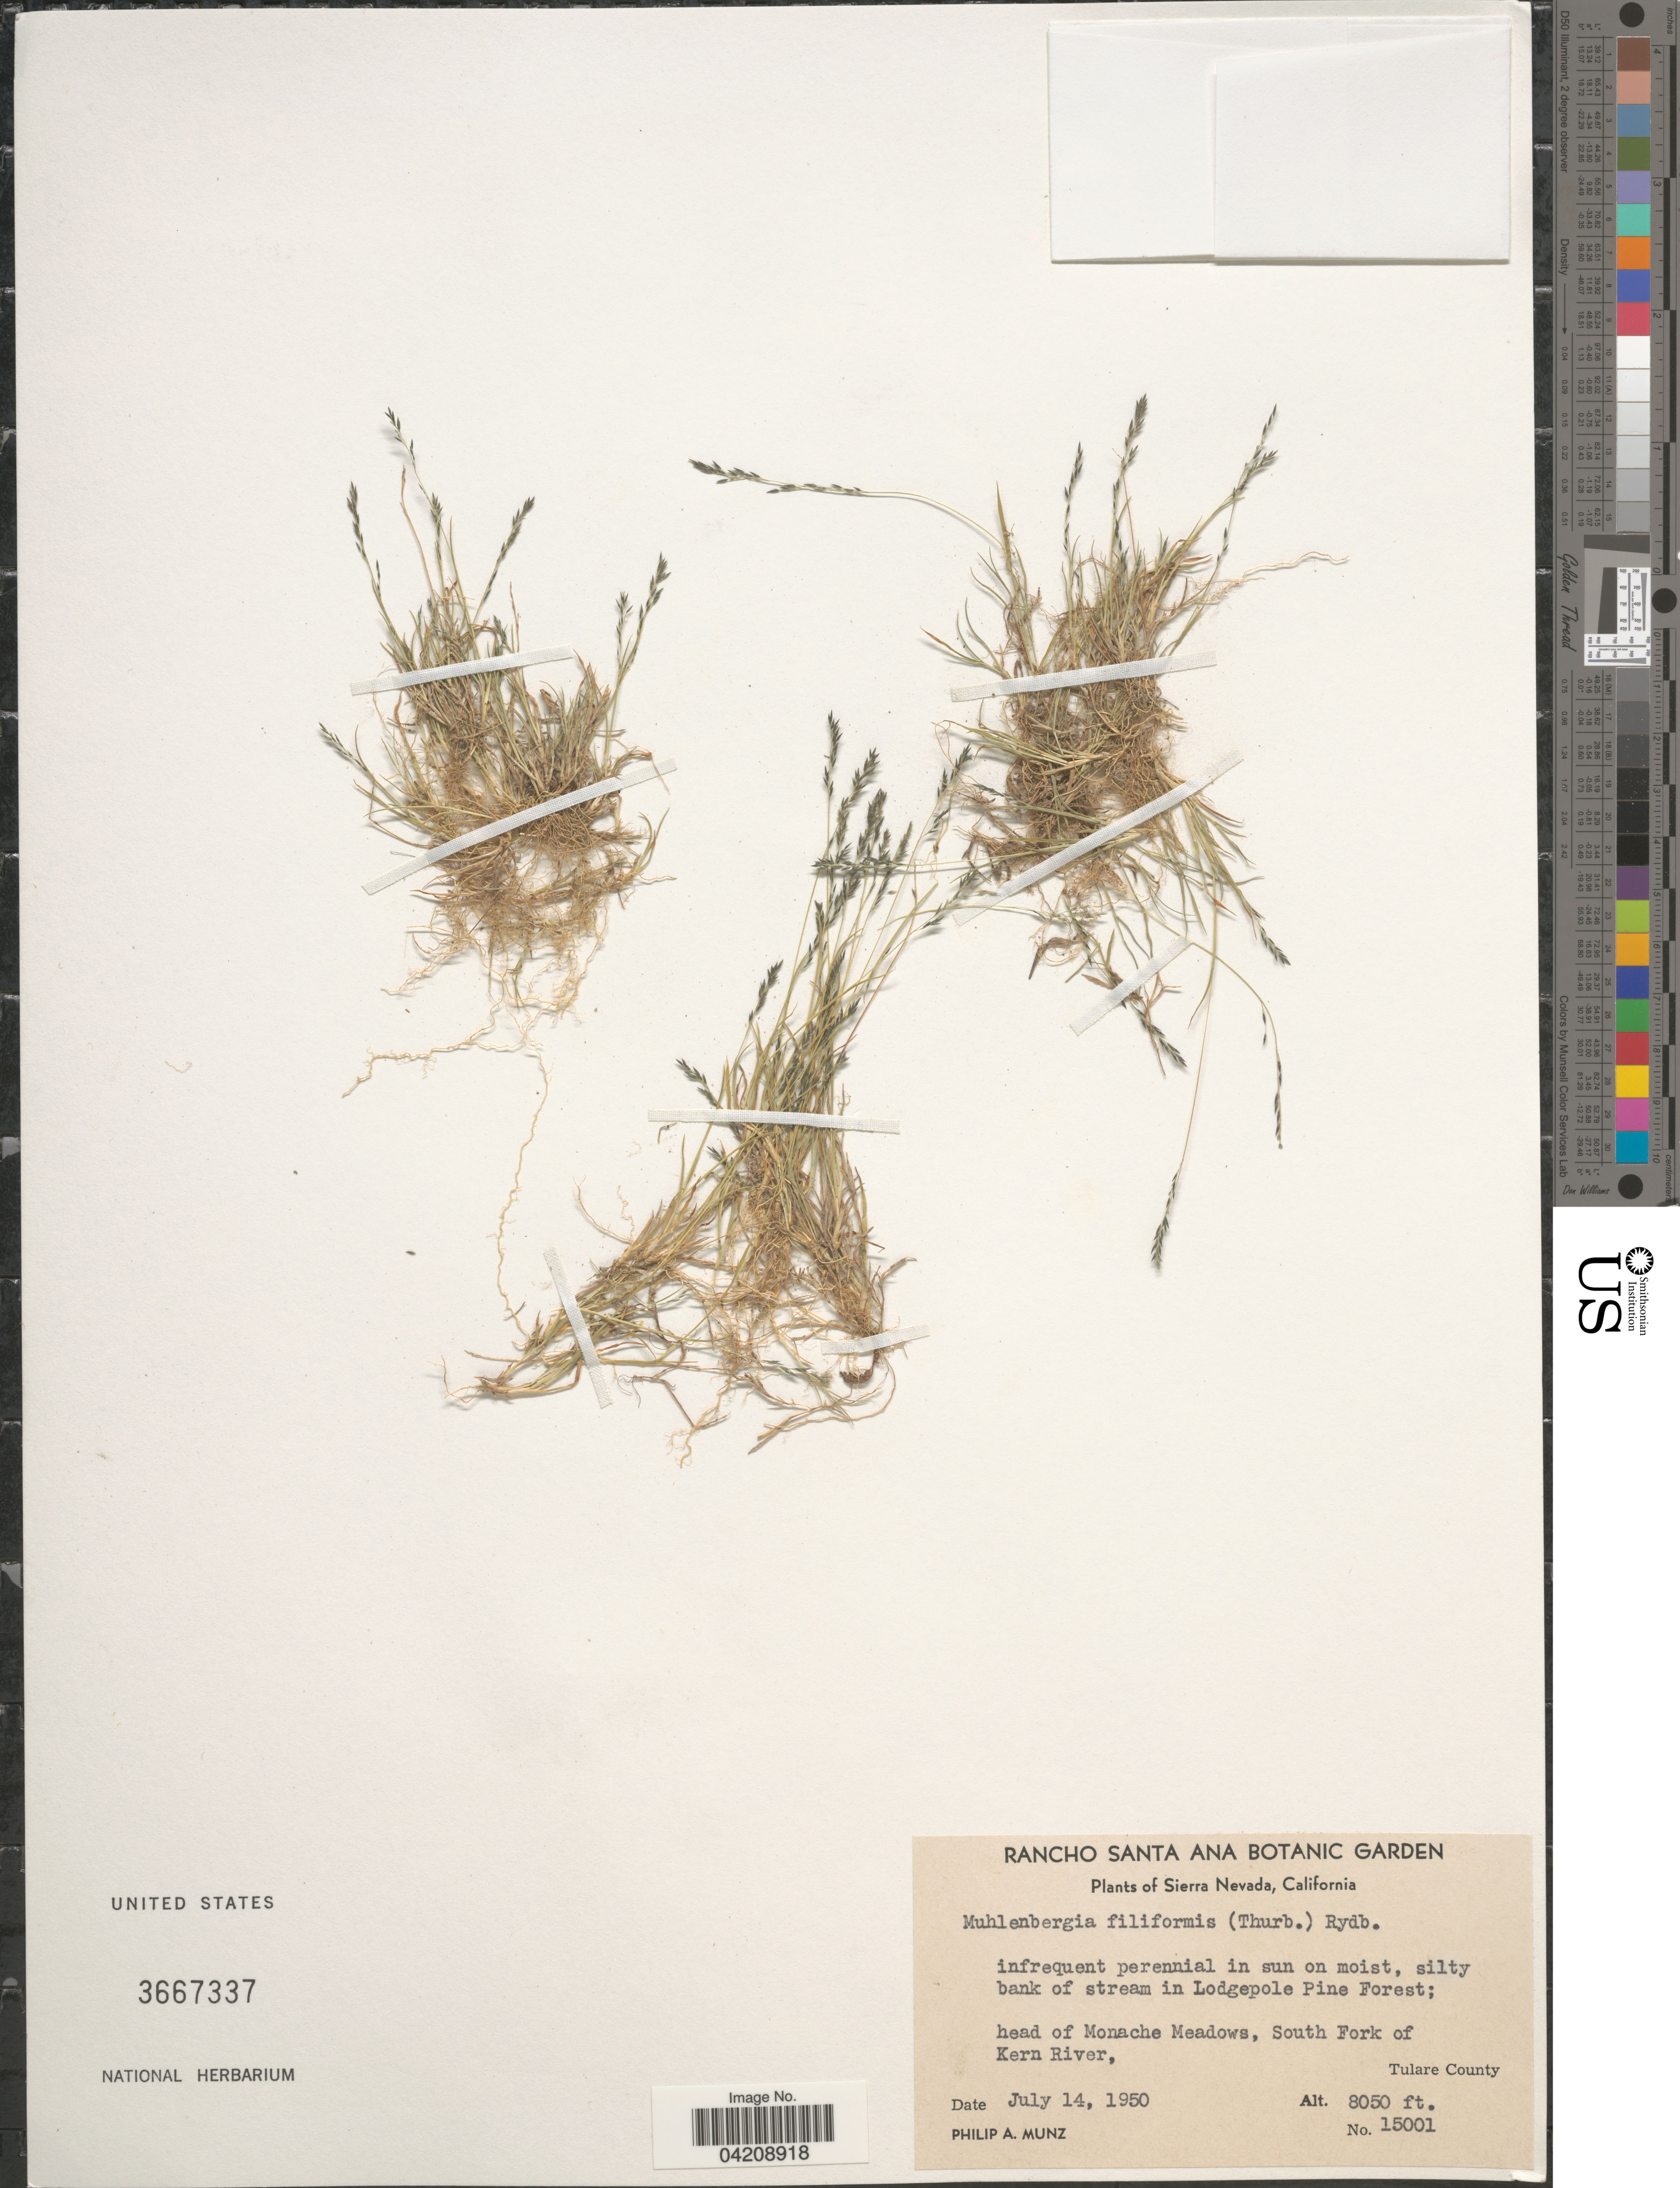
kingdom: Plantae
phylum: Tracheophyta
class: Liliopsida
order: Poales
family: Poaceae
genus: Muhlenbergia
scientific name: Muhlenbergia filiformis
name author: (Thurb. ex S. Watson) Rydb.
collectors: P. A. Munz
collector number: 15001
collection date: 1950-07-14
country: United States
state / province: California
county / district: Tulare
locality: Sierra Nevada. Silty bank of stream in Lodgepole Pine Forest; head of Monache Meadows, South Fork of Kern River, Tulare County.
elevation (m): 2454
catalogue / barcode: US 3667337